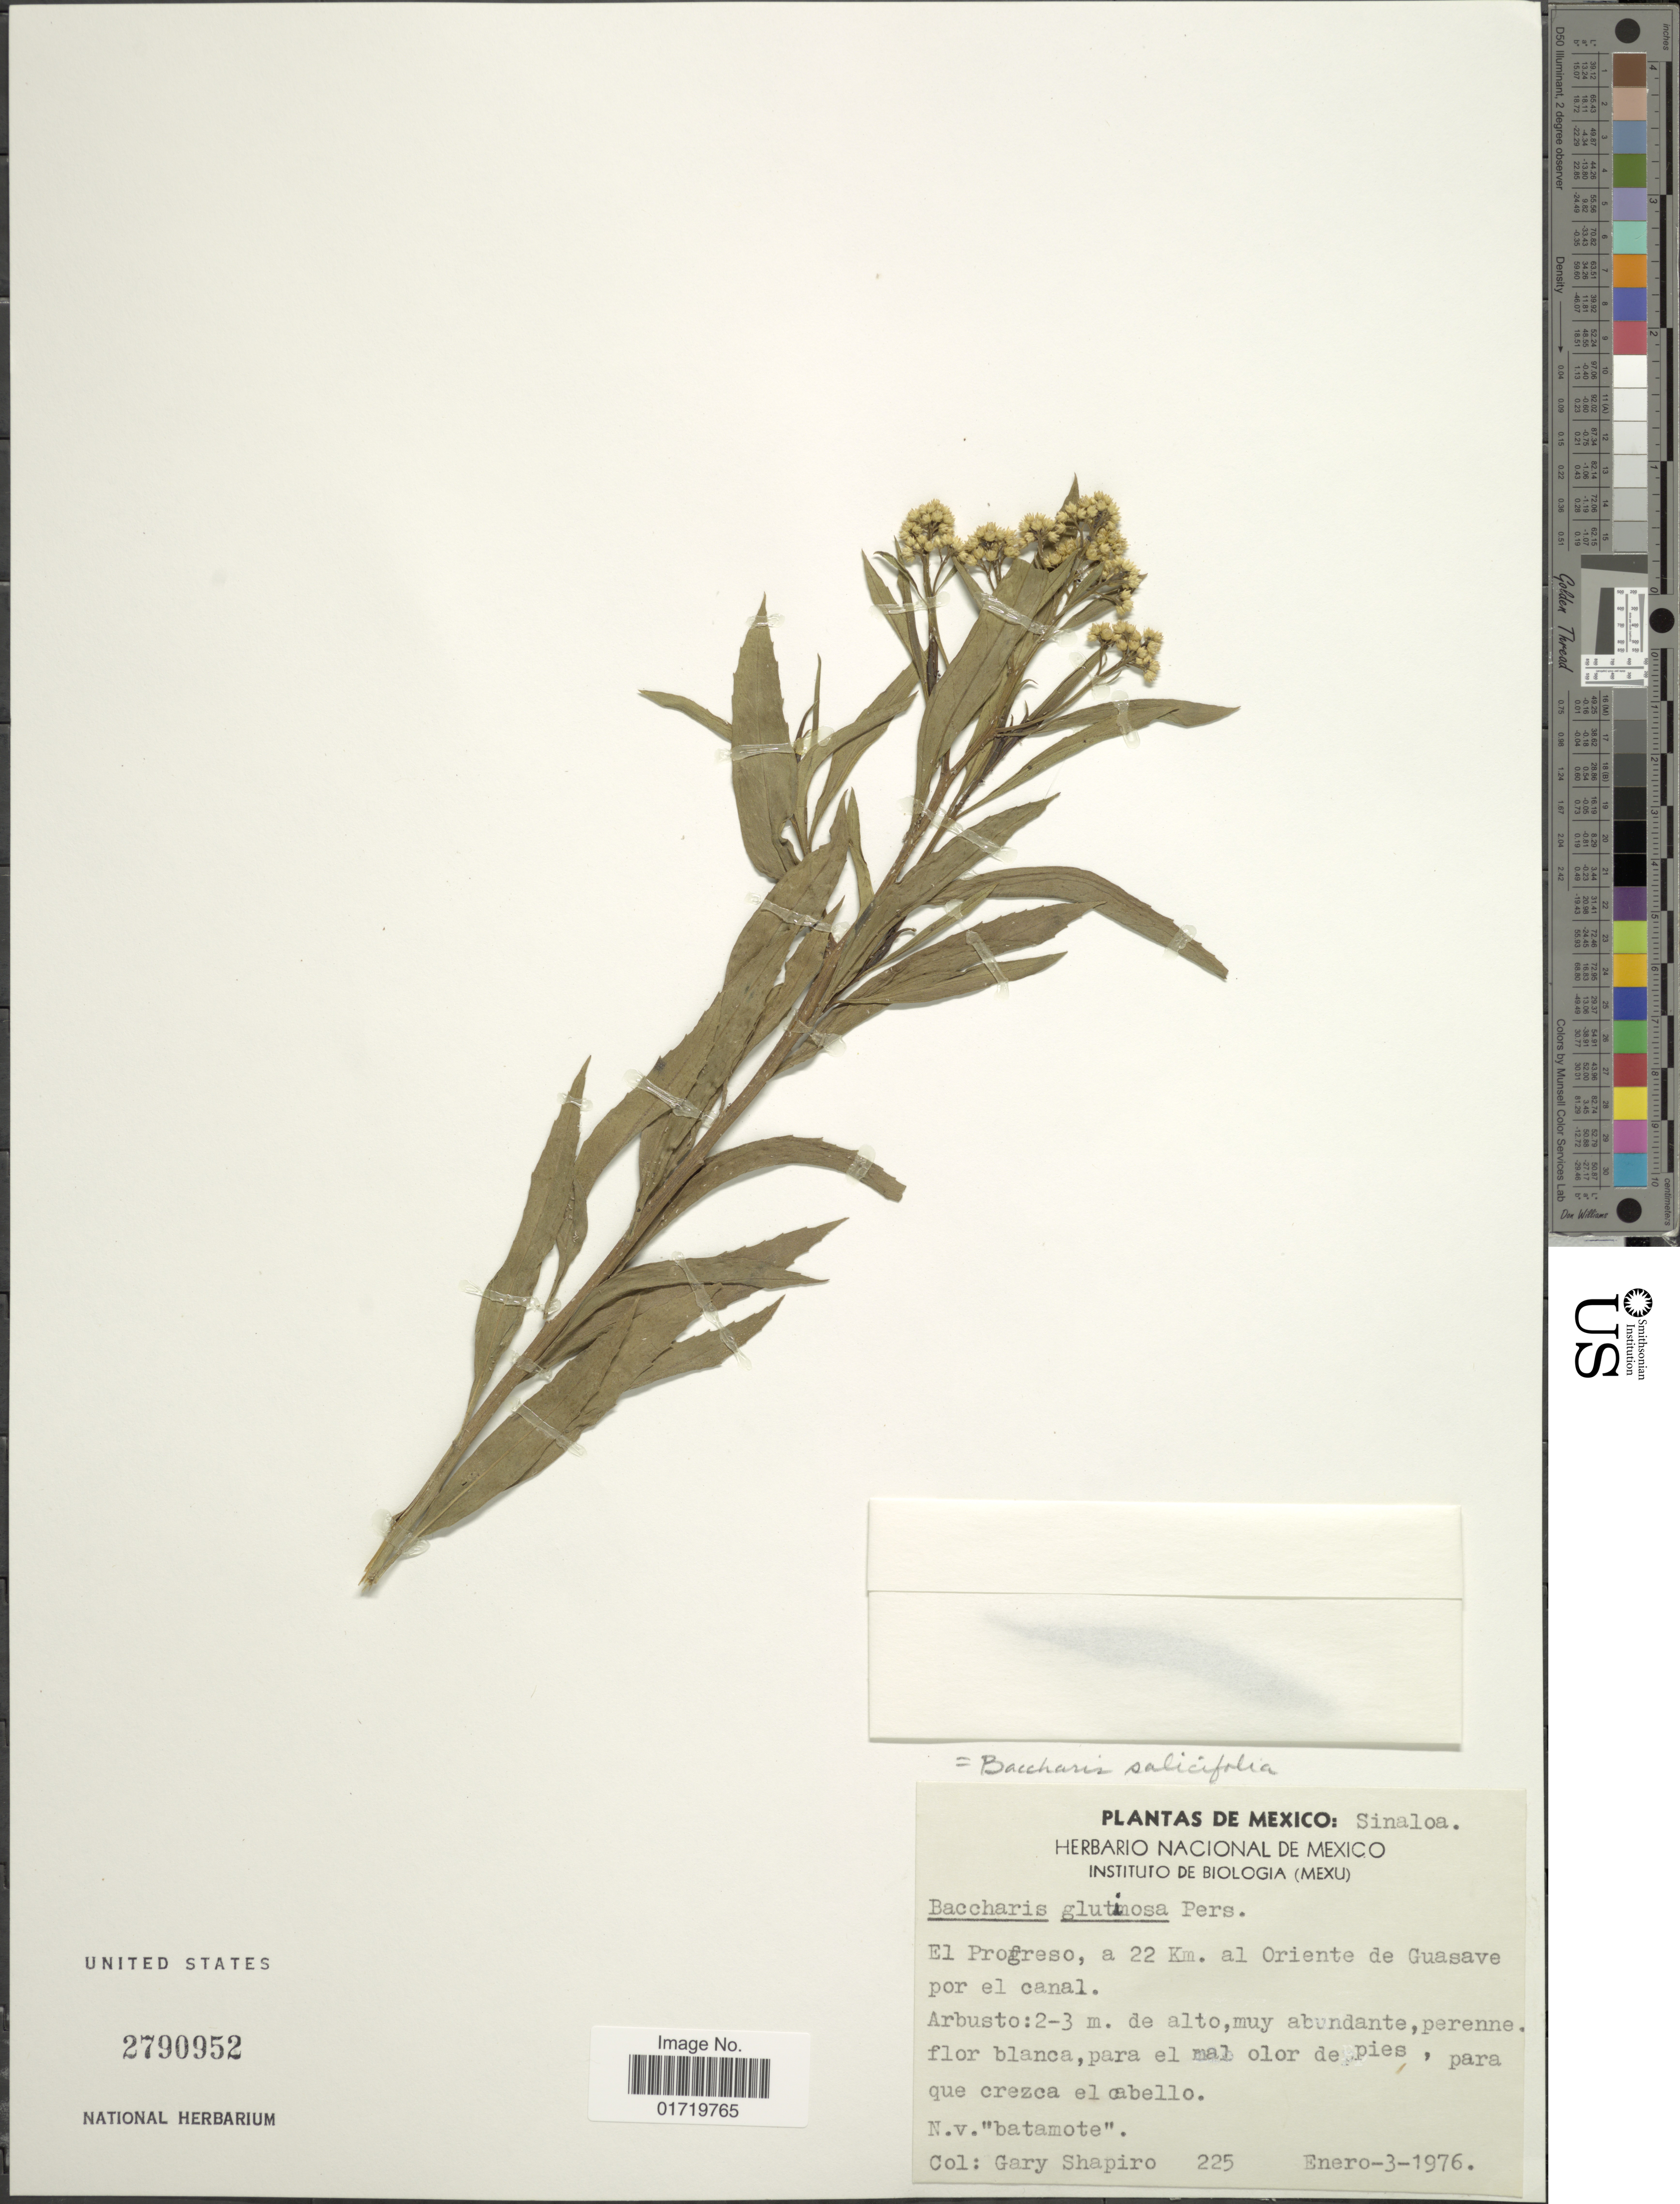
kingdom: Plantae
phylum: Tracheophyta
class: Magnoliopsida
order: Asterales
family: Asteraceae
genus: Baccharis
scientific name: Baccharis salicifolia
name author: (Ruiz & Pav.) Pers.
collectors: G. Shapiro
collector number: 225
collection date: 1976-01-03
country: Mexico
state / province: Sinaloa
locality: Sinaloa, El Progreso, a 22 Km. al Oriente de Guasave por el canal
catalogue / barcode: US 2790952